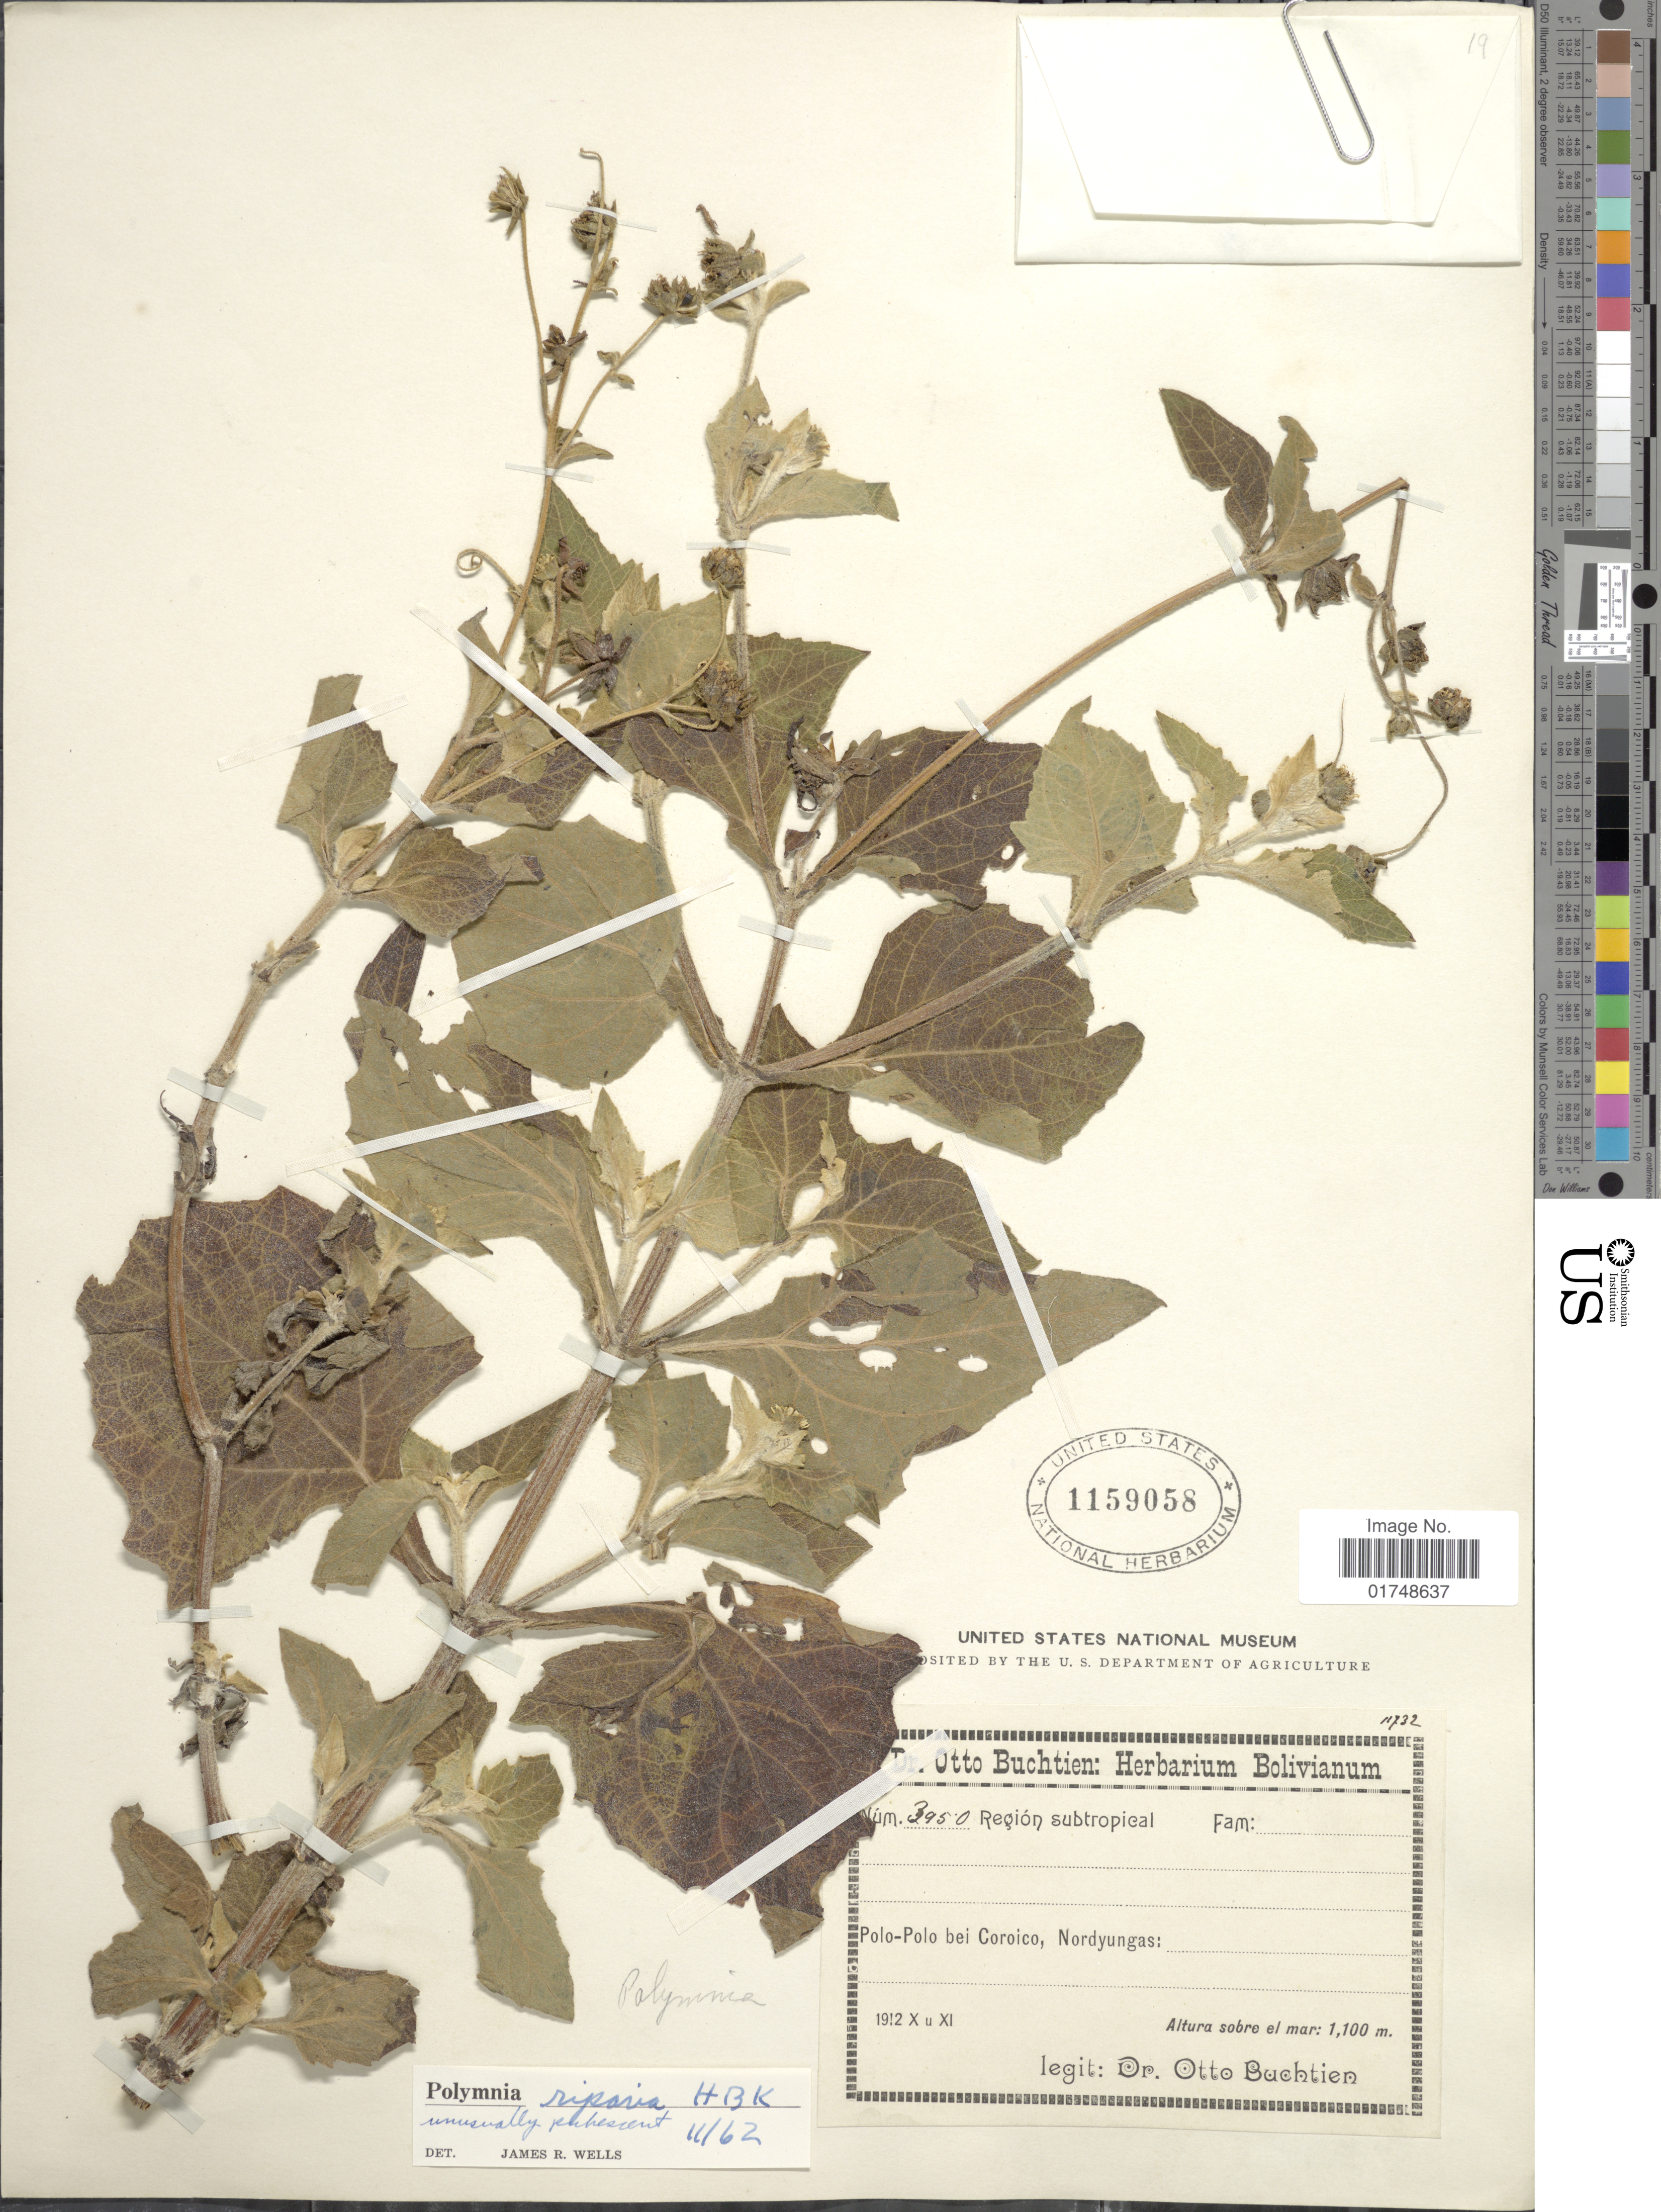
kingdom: Plantae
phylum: Tracheophyta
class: Magnoliopsida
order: Asterales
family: Asteraceae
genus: Smallanthus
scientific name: Smallanthus siegesbeckia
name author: (DC.) H. Rob.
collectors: O. Buchtien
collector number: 3950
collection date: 1912-10/1912-11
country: Bolivia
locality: Polo-Polo bei Coroico, Nordyungas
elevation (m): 1100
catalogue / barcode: US 1159058